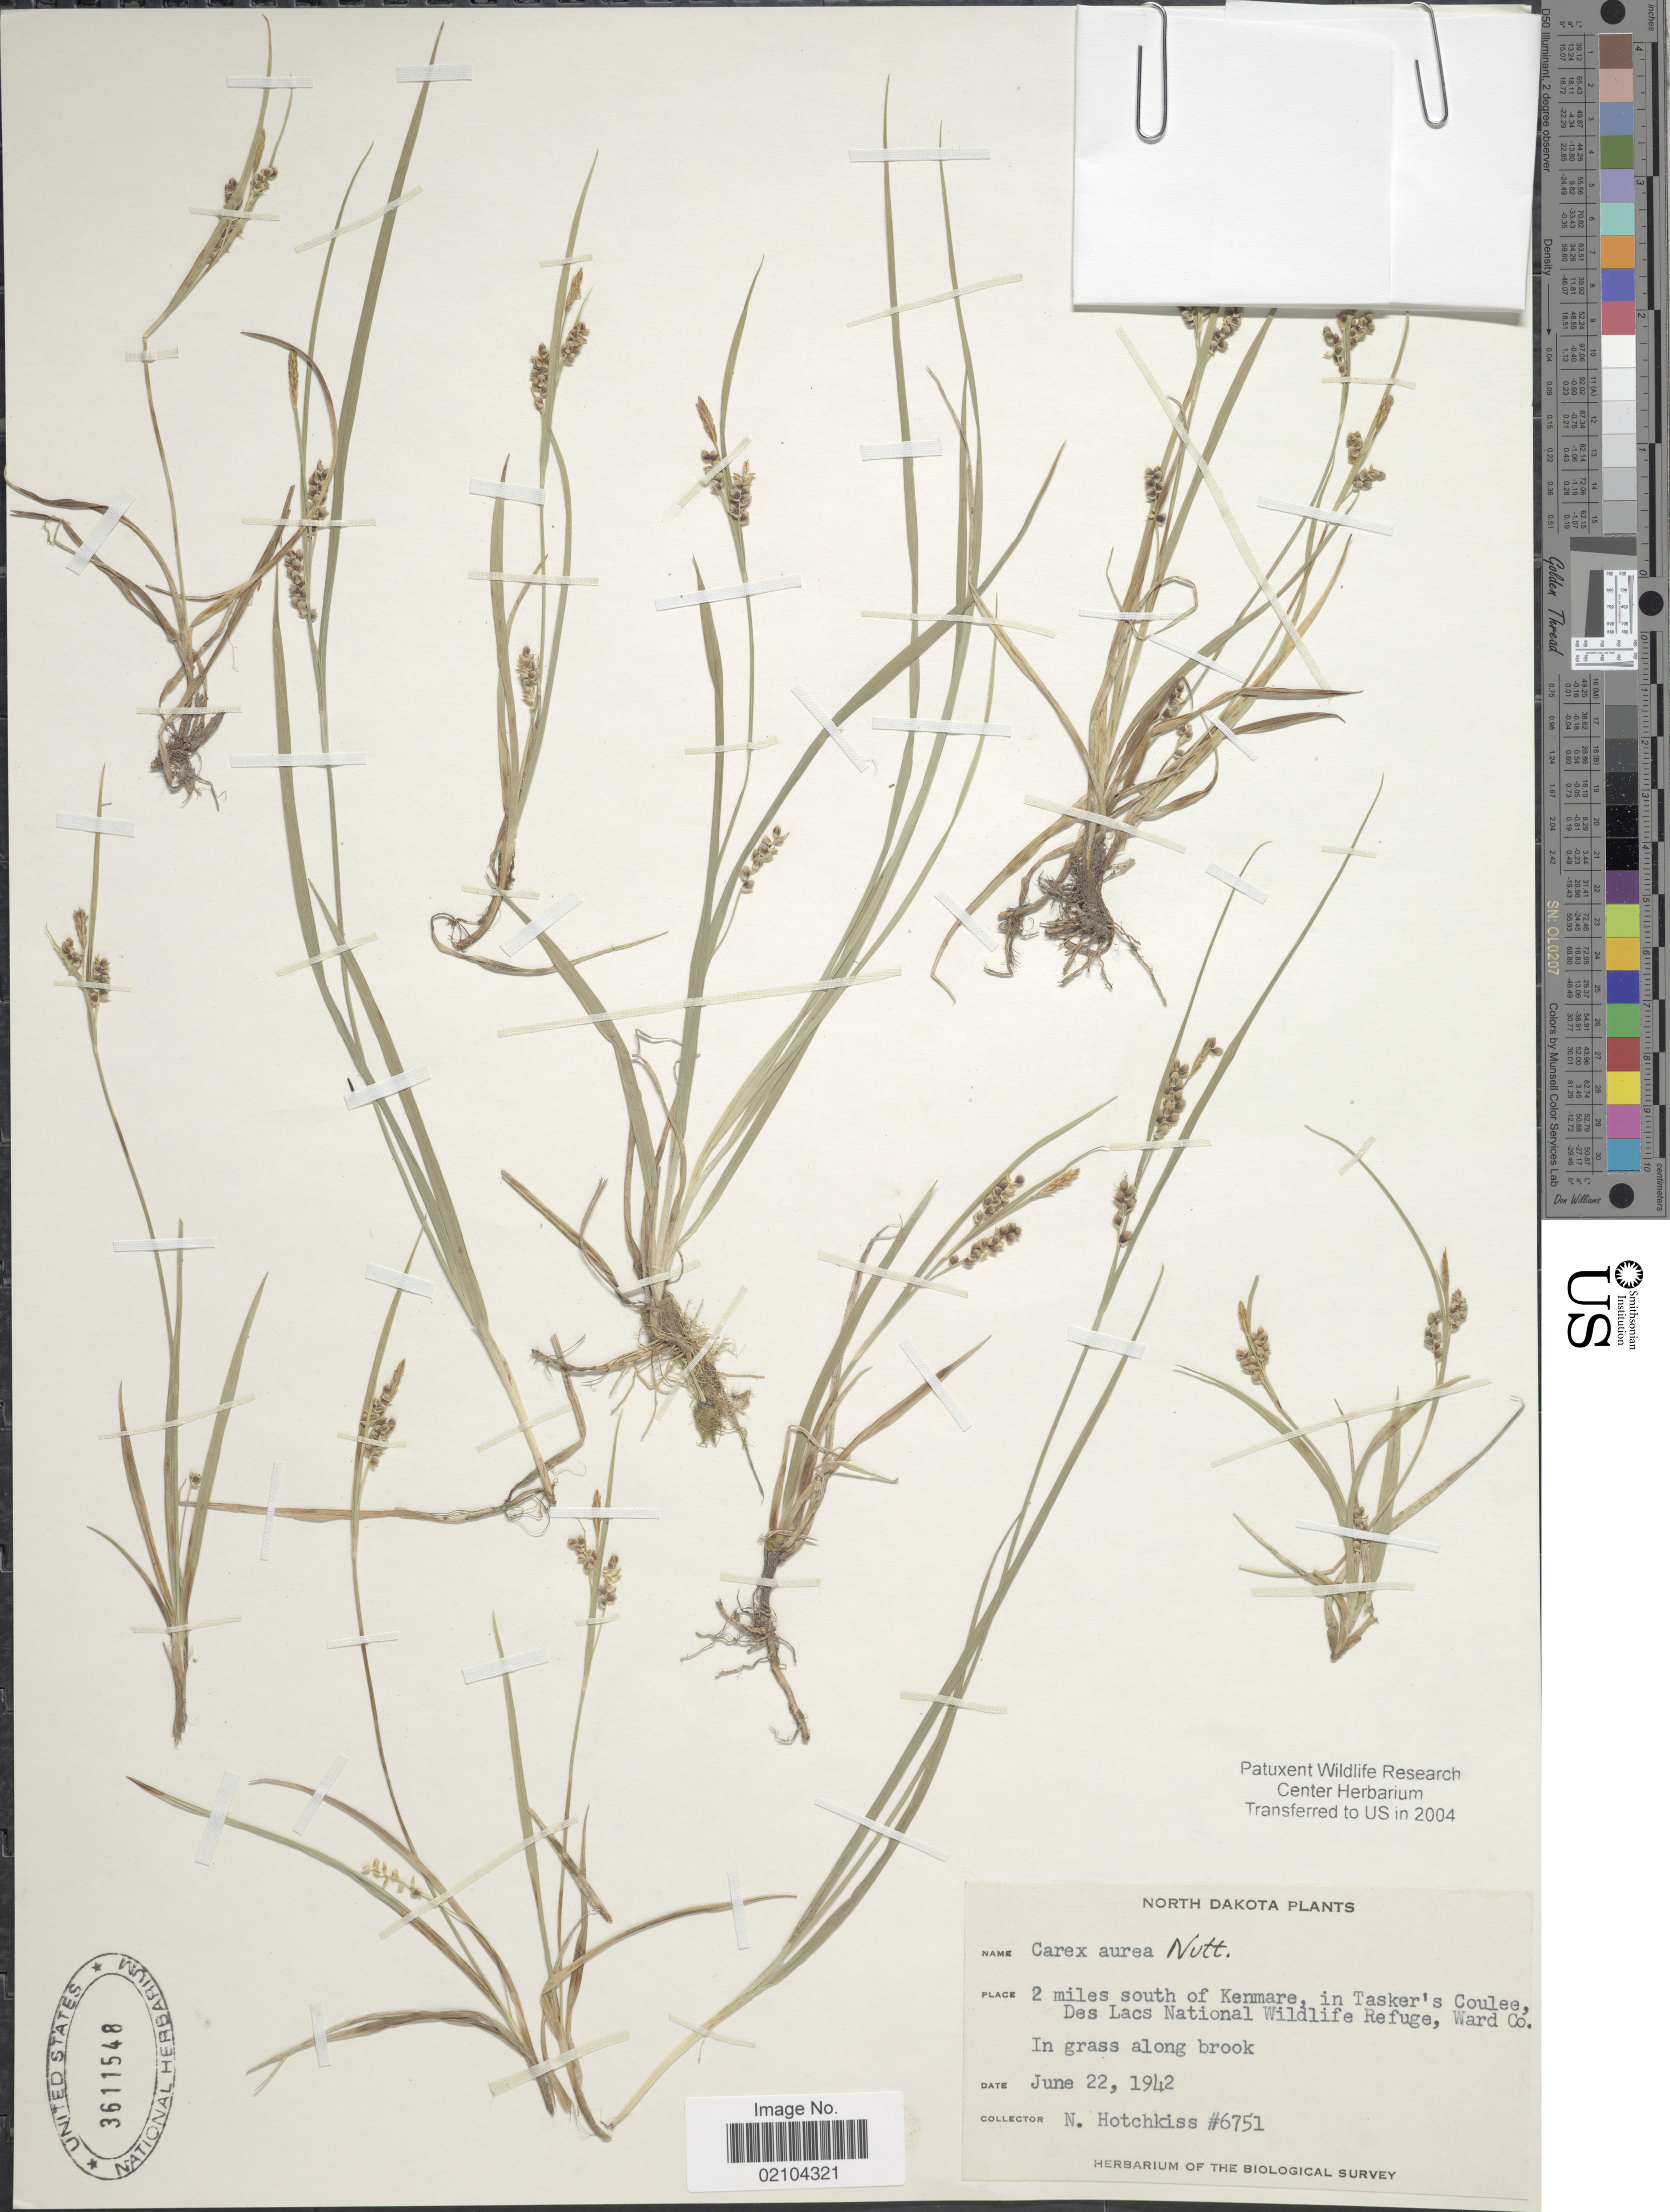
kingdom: Plantae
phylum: Tracheophyta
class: Liliopsida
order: Poales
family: Cyperaceae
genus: Carex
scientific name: Carex aurea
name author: Nutt.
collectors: N. Hotchkiss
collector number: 6751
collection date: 1942-06-22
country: United States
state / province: North Dakota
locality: North Dakota, 2 miles south of Kenmare, in Tasker's Coulee, Des Lacs National Wilflife Refuge, Ward Co. In grass along brook.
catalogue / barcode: US 3611548